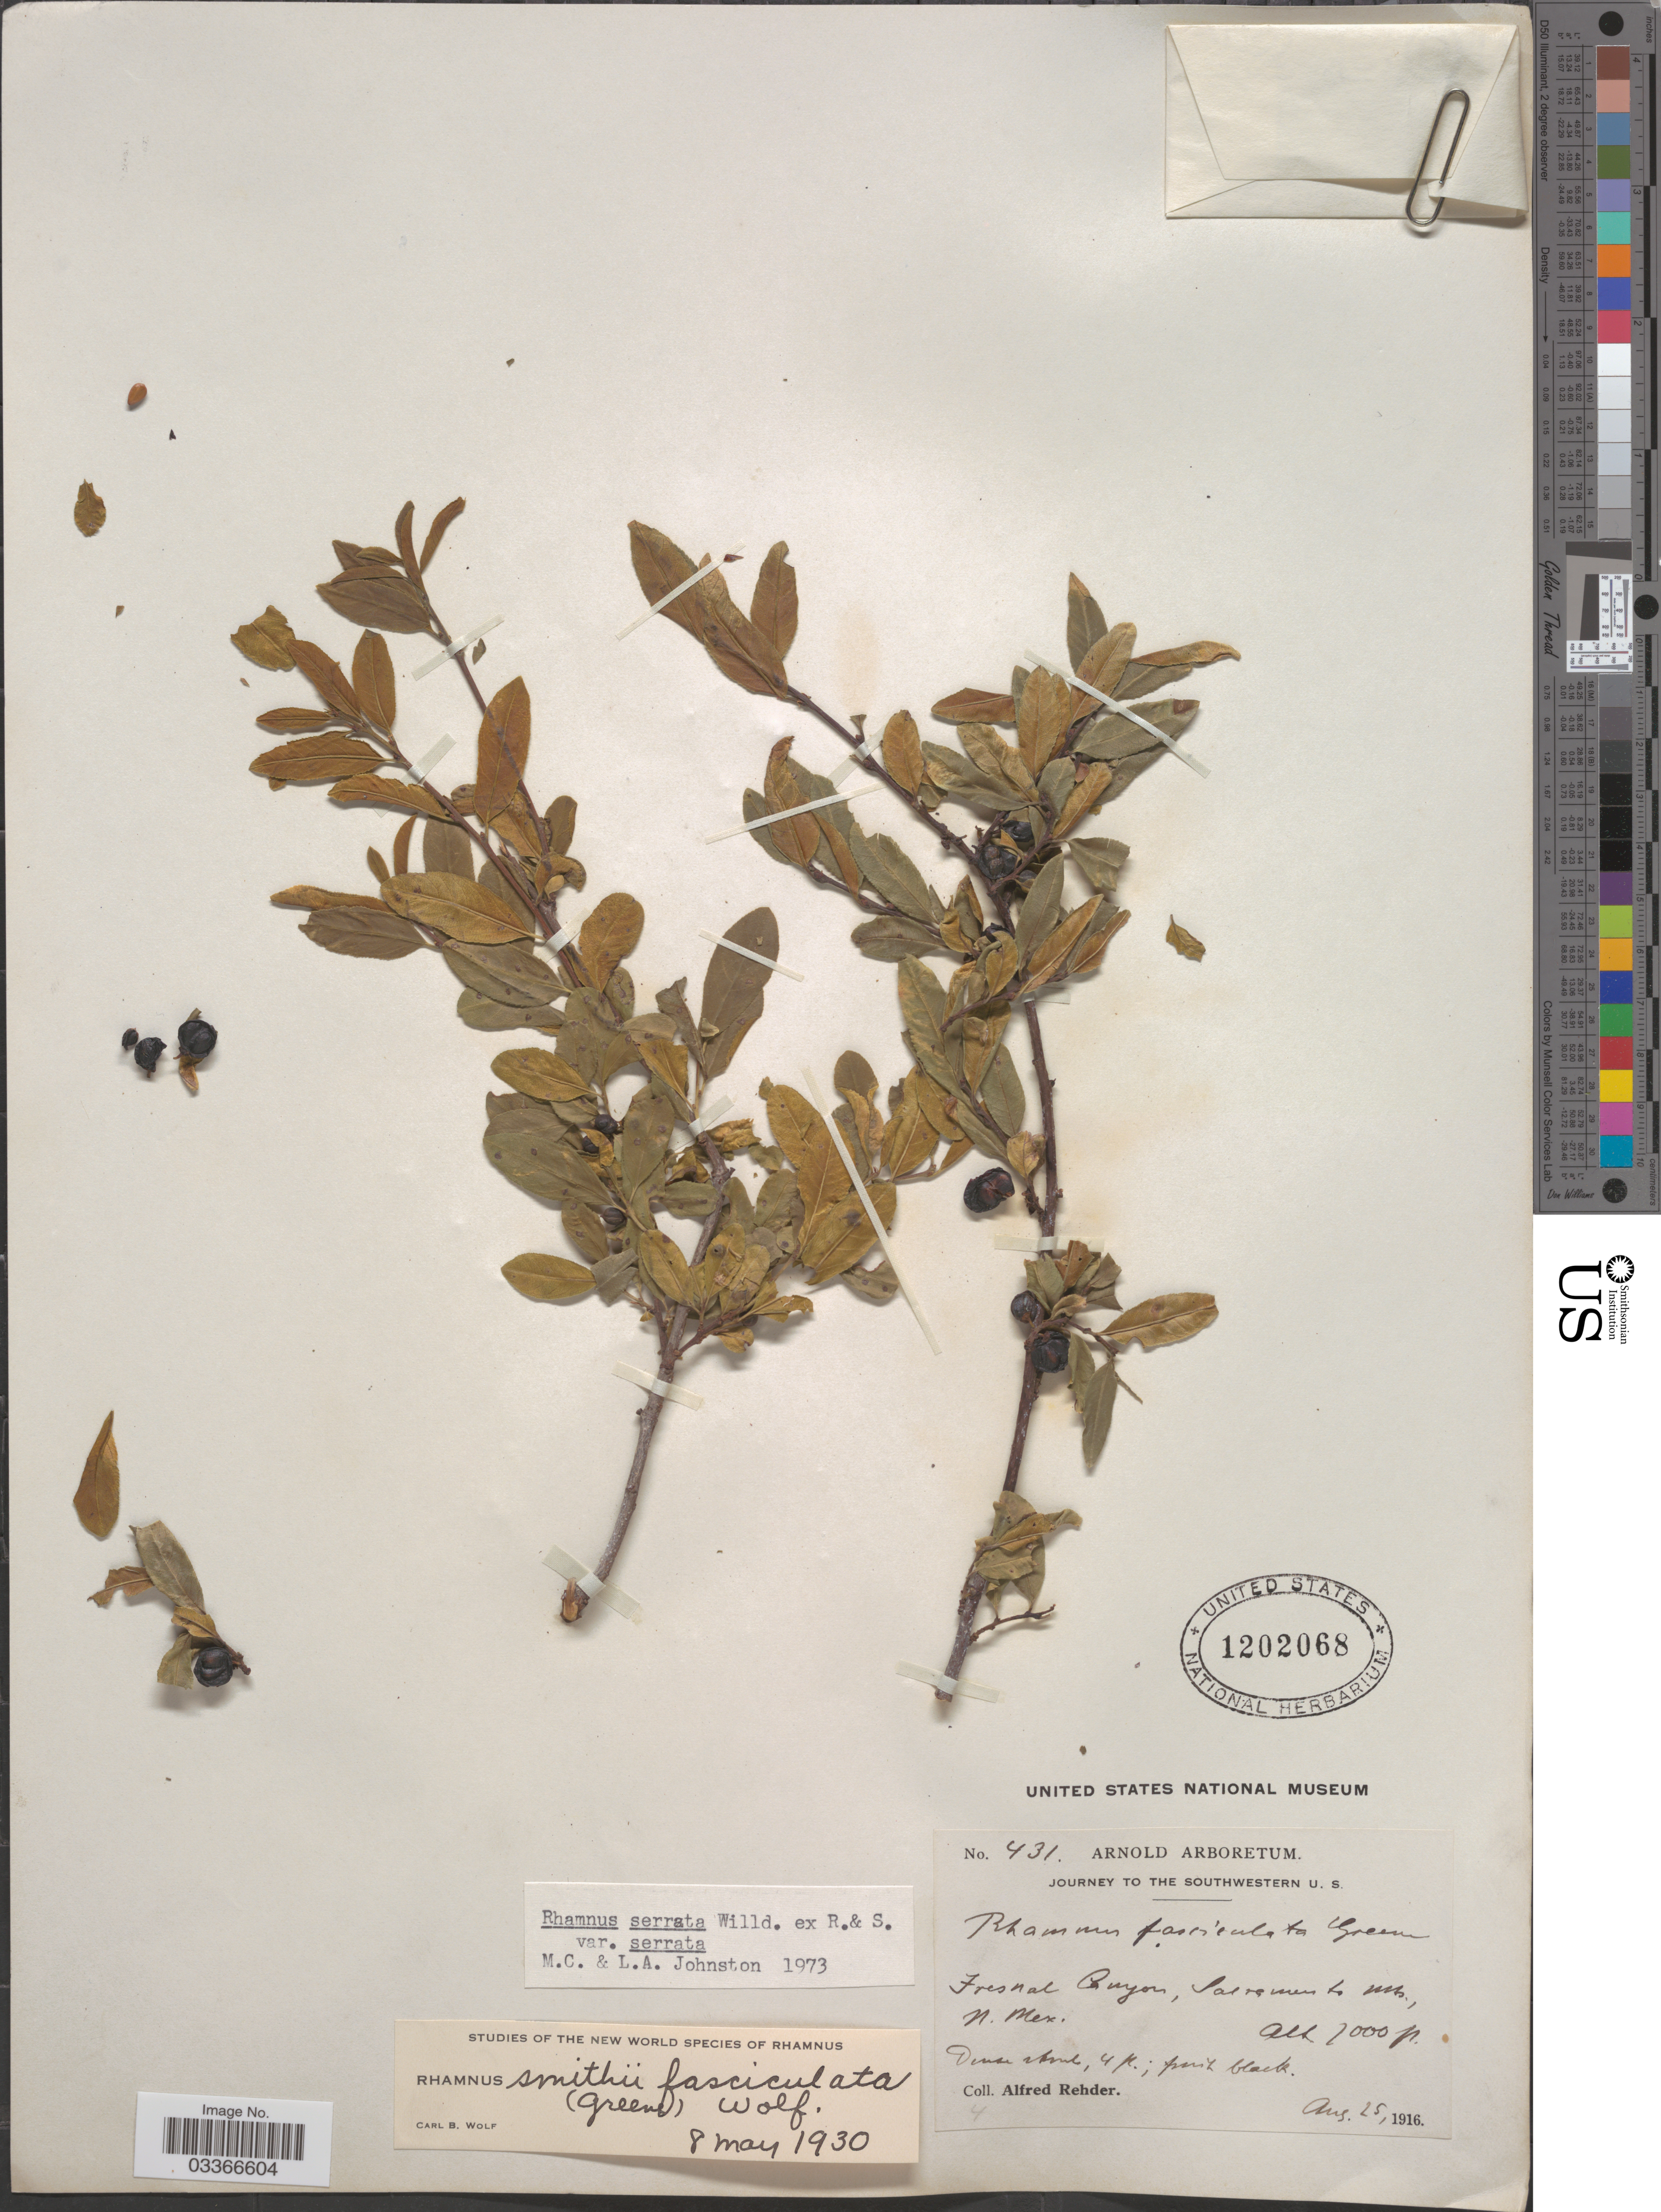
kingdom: Plantae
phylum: Tracheophyta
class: Magnoliopsida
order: Rosales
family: Rhamnaceae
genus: Rhamnus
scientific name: Rhamnus serrata var. serrata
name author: Humb. & Bonpl. ex Willd.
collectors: A. Rehder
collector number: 431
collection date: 1916-08-25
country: United States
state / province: New Mexico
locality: Southwestern U. S. Fresnal Canyon, Sacramento Mts.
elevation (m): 2134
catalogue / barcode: US 1202068